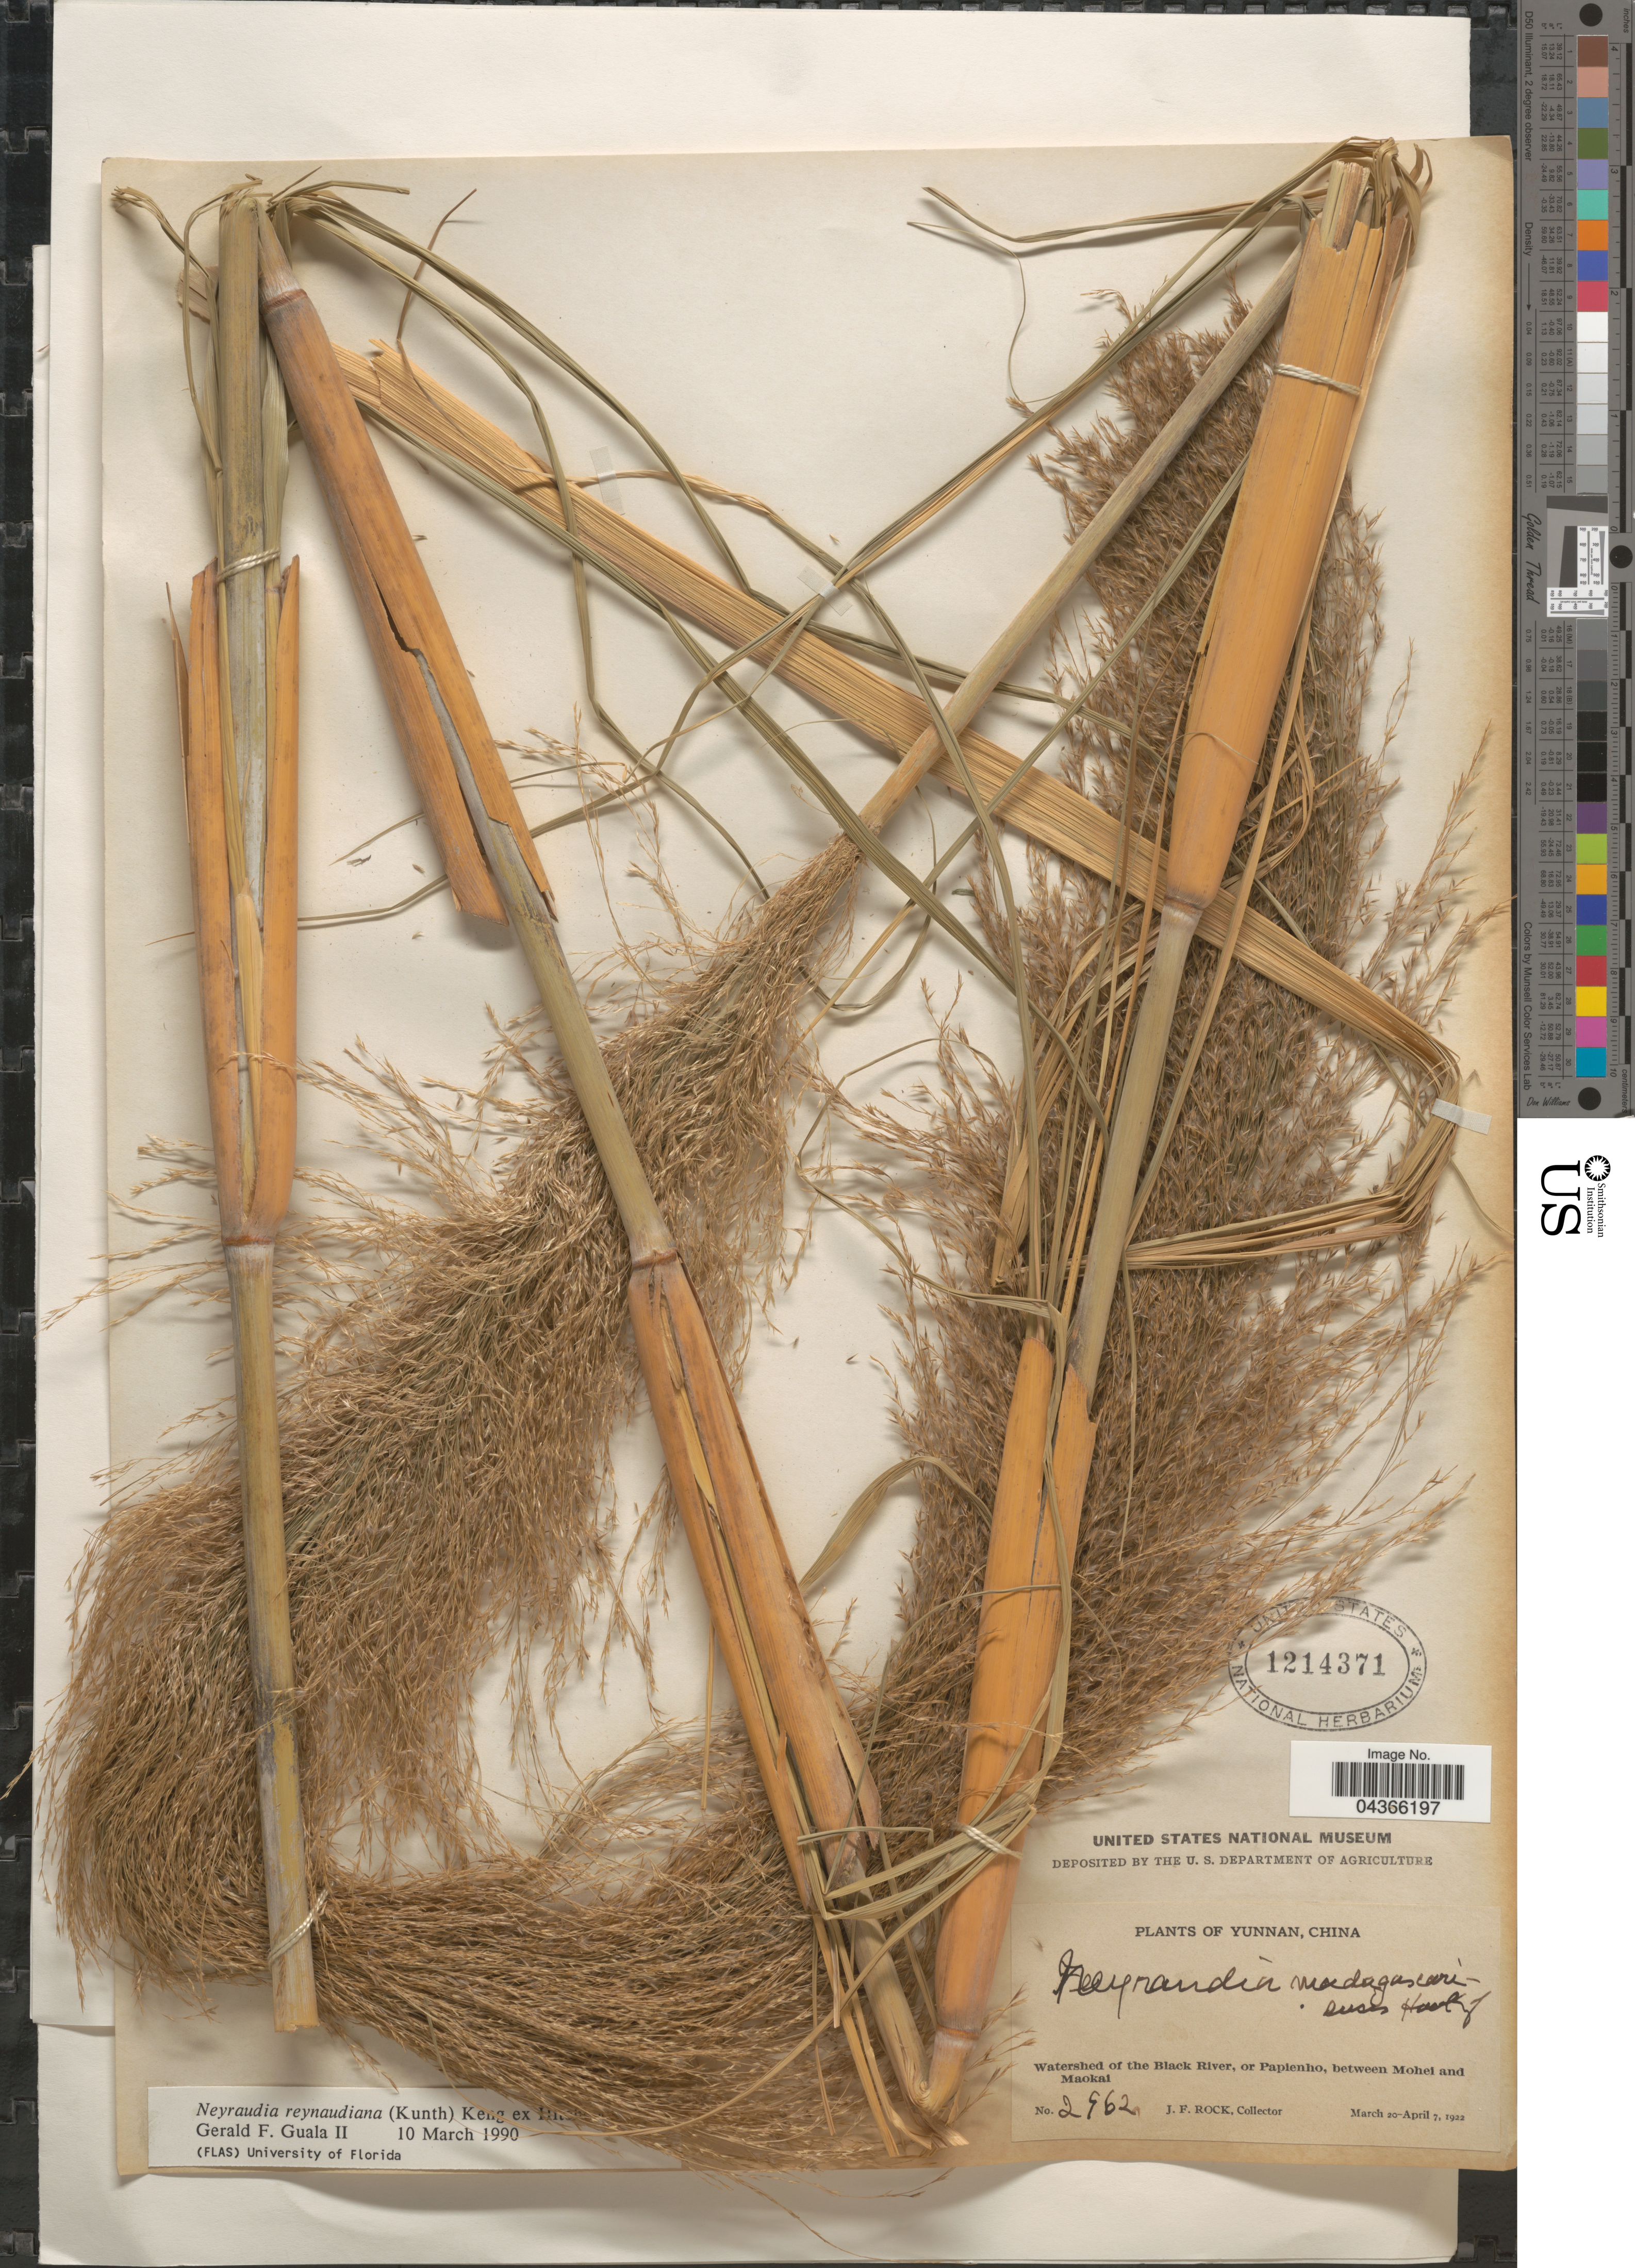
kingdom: Plantae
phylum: Tracheophyta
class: Liliopsida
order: Poales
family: Poaceae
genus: Neyraudia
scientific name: Neyraudia reynaudiana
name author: (Kunth) Keng ex Hitchc.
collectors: J. Rock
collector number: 2962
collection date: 1922-03-20/1922-04-07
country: China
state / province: Yunnan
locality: Watershed of the Black River, or Papienho, between Mohel and Maokai.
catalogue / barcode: US 1214371